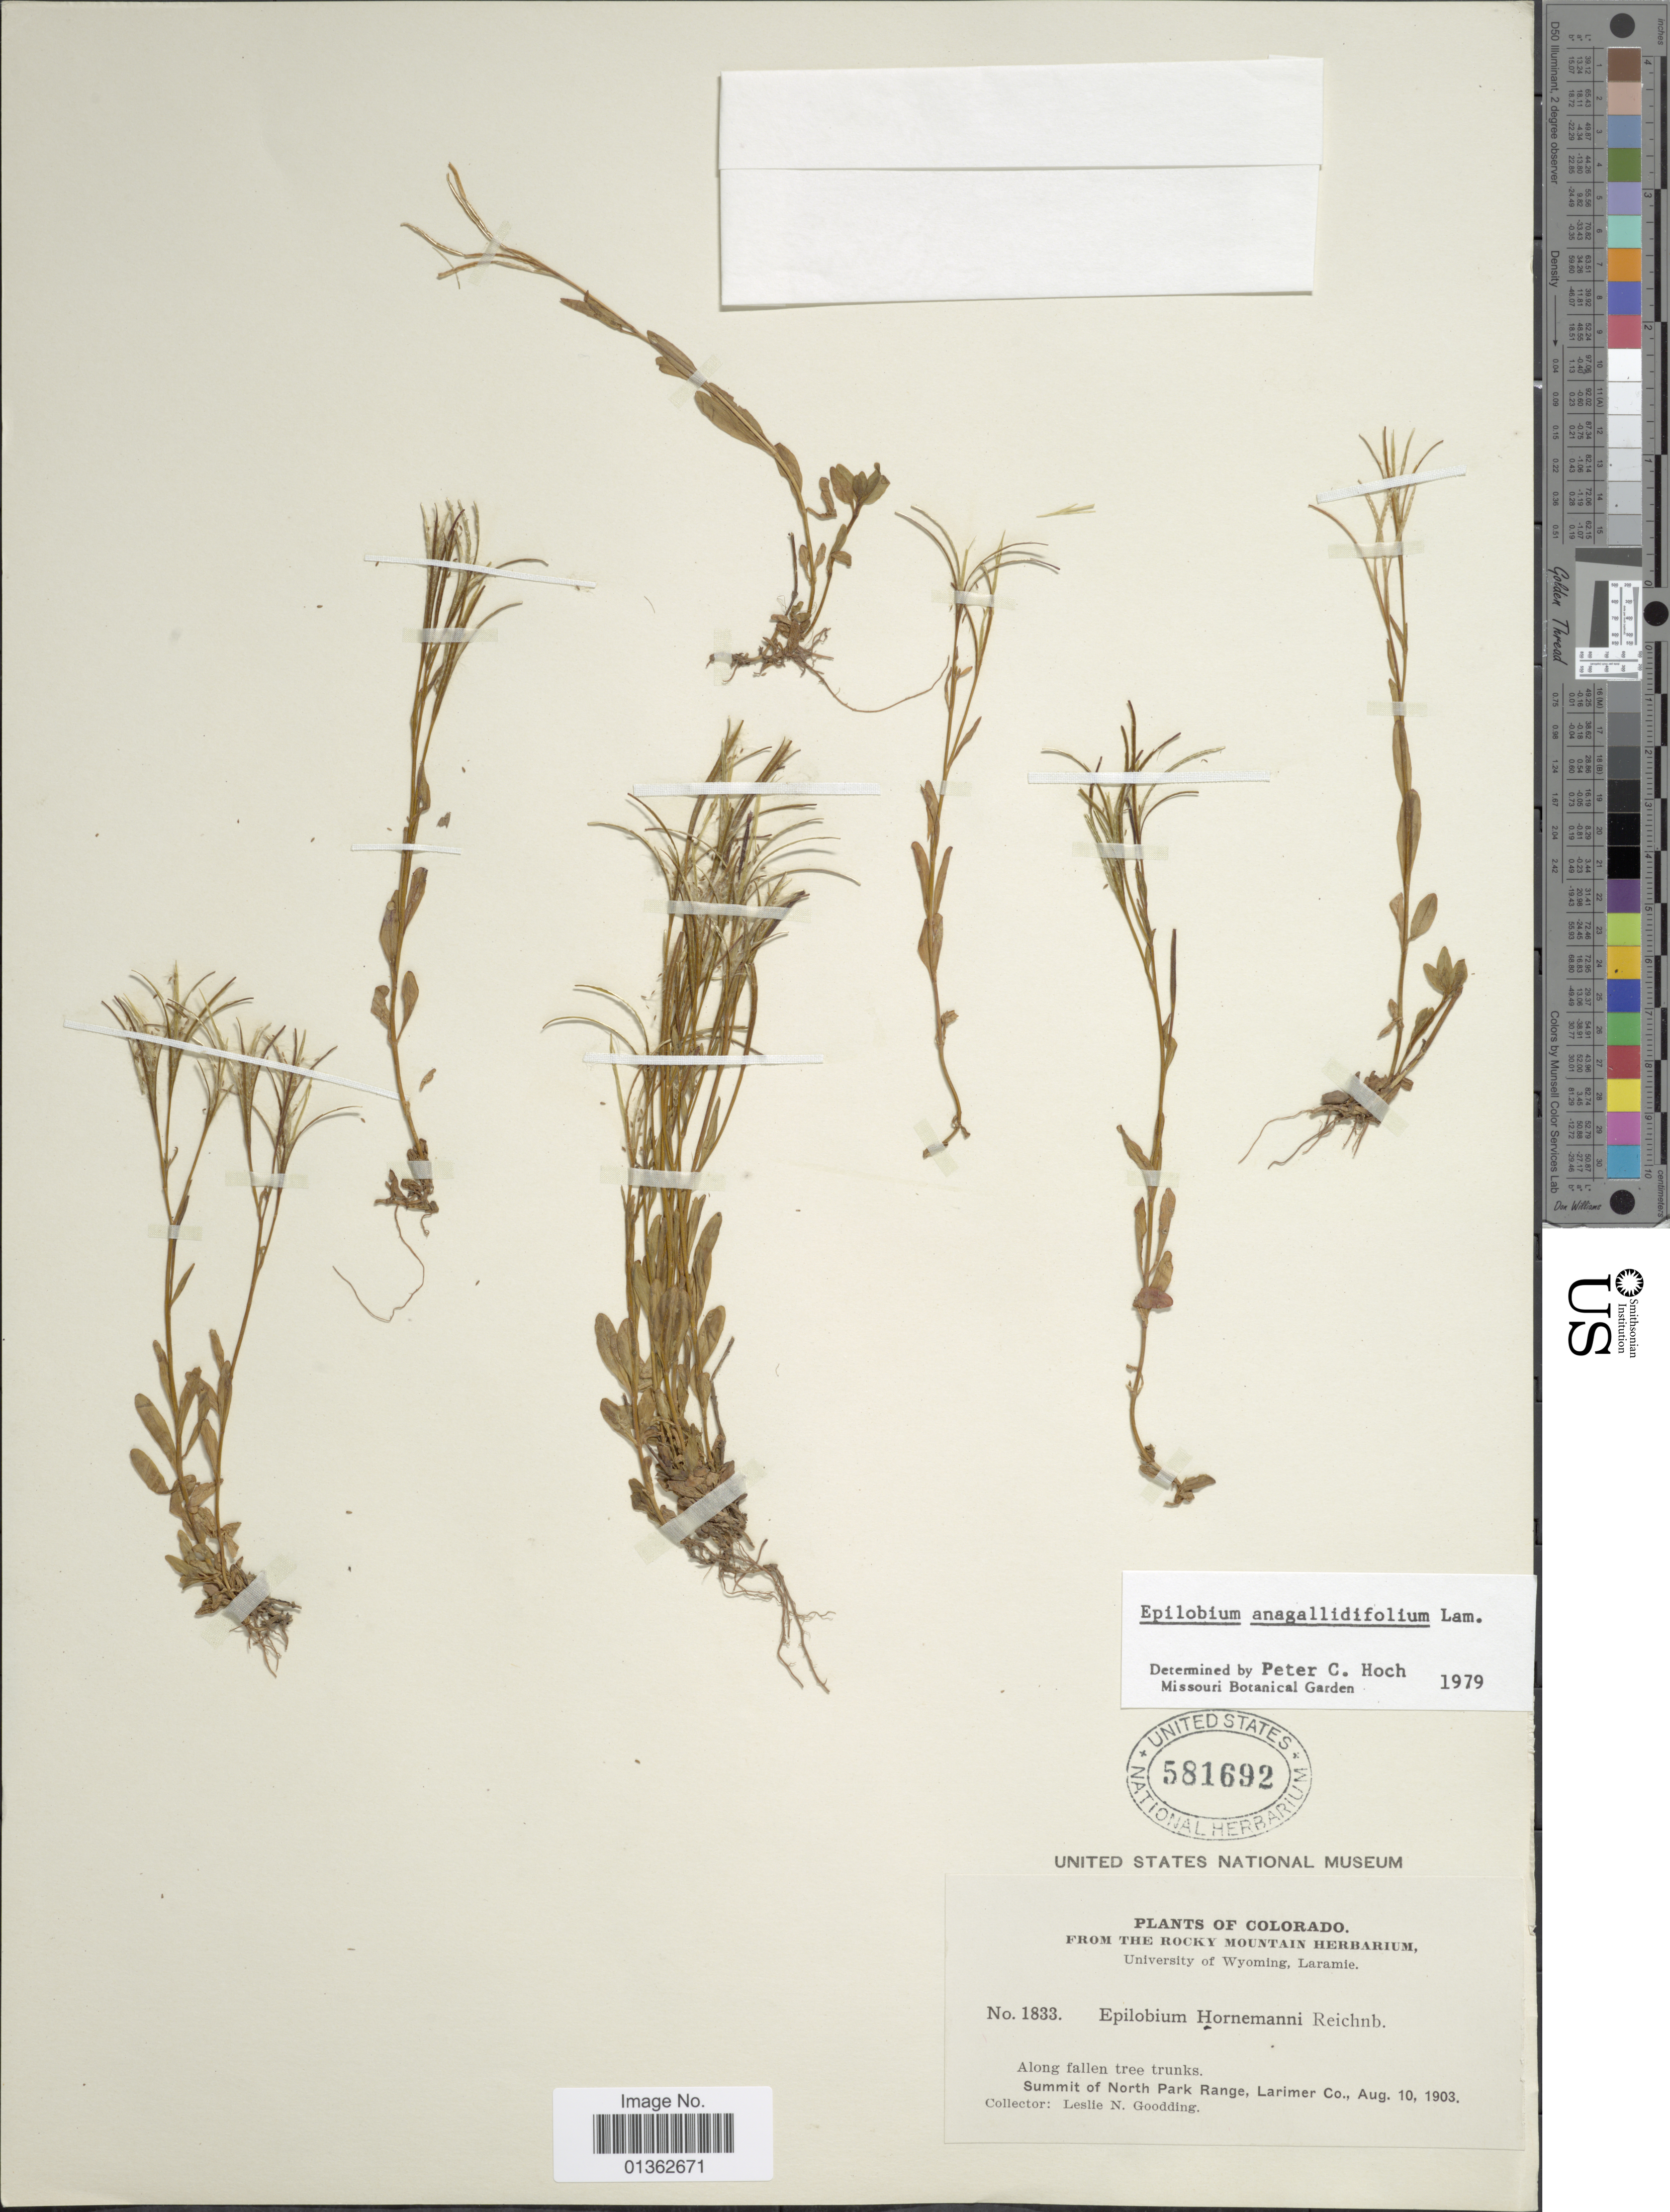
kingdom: Plantae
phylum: Tracheophyta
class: Magnoliopsida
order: Myrtales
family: Onagraceae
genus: Epilobium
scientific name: Epilobium anagallidifolium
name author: Lam.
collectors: L. N. Goodding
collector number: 1833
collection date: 1903-08-10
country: United States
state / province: Colorado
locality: Summit of North Park Range, Larimer Co.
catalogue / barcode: US 581692